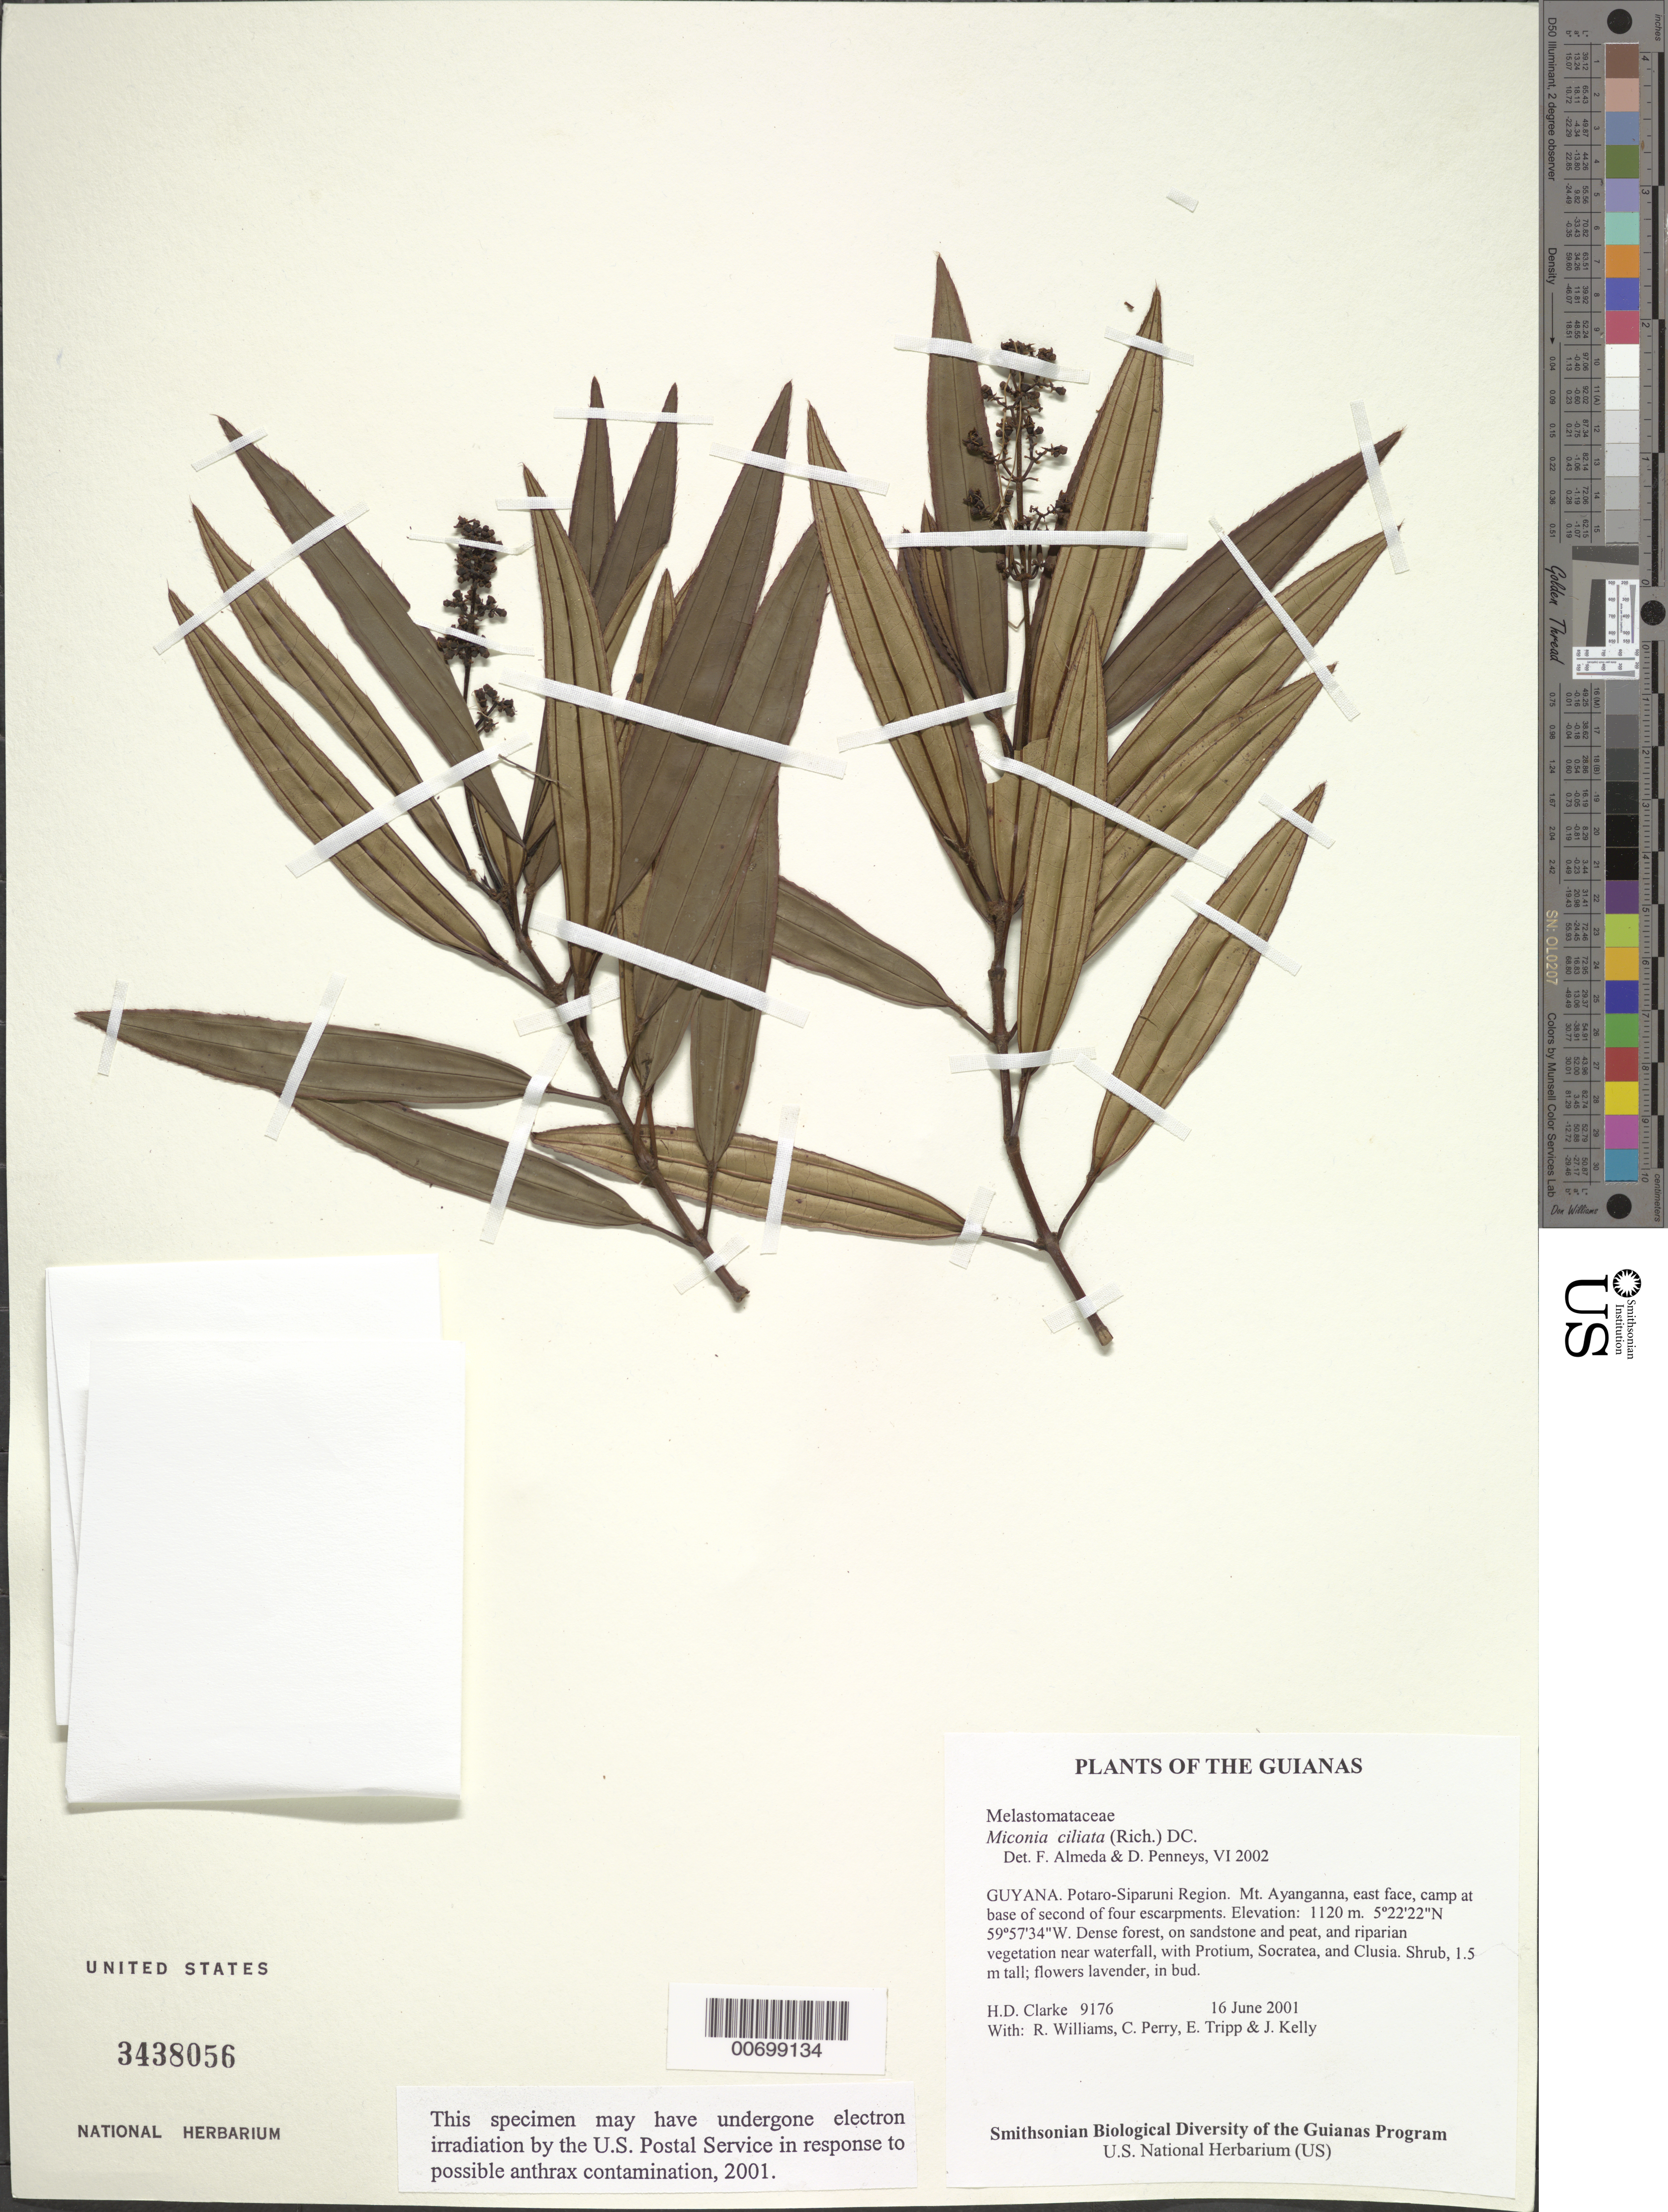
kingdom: Plantae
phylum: Tracheophyta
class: Magnoliopsida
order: Myrtales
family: Melastomataceae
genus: Miconia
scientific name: Miconia ciliata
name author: (Rich.) DC.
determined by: Almeda, F.; Penneys, D. S.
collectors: H. D. Clarke, R. Williams, C. Perry, E. Tripp & J. Kelly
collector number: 9176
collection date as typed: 16 June 2001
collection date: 2001-06-16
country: Guyana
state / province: Potaro-Siparuni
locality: Mt. Ayanganna, east face, camp at base of second of four escarpments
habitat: Dense forest, on sandstone and peat, and riparian vegetation near waterfall, with Protium, Socratea, and Clusia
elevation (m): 1120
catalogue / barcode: US 3438056